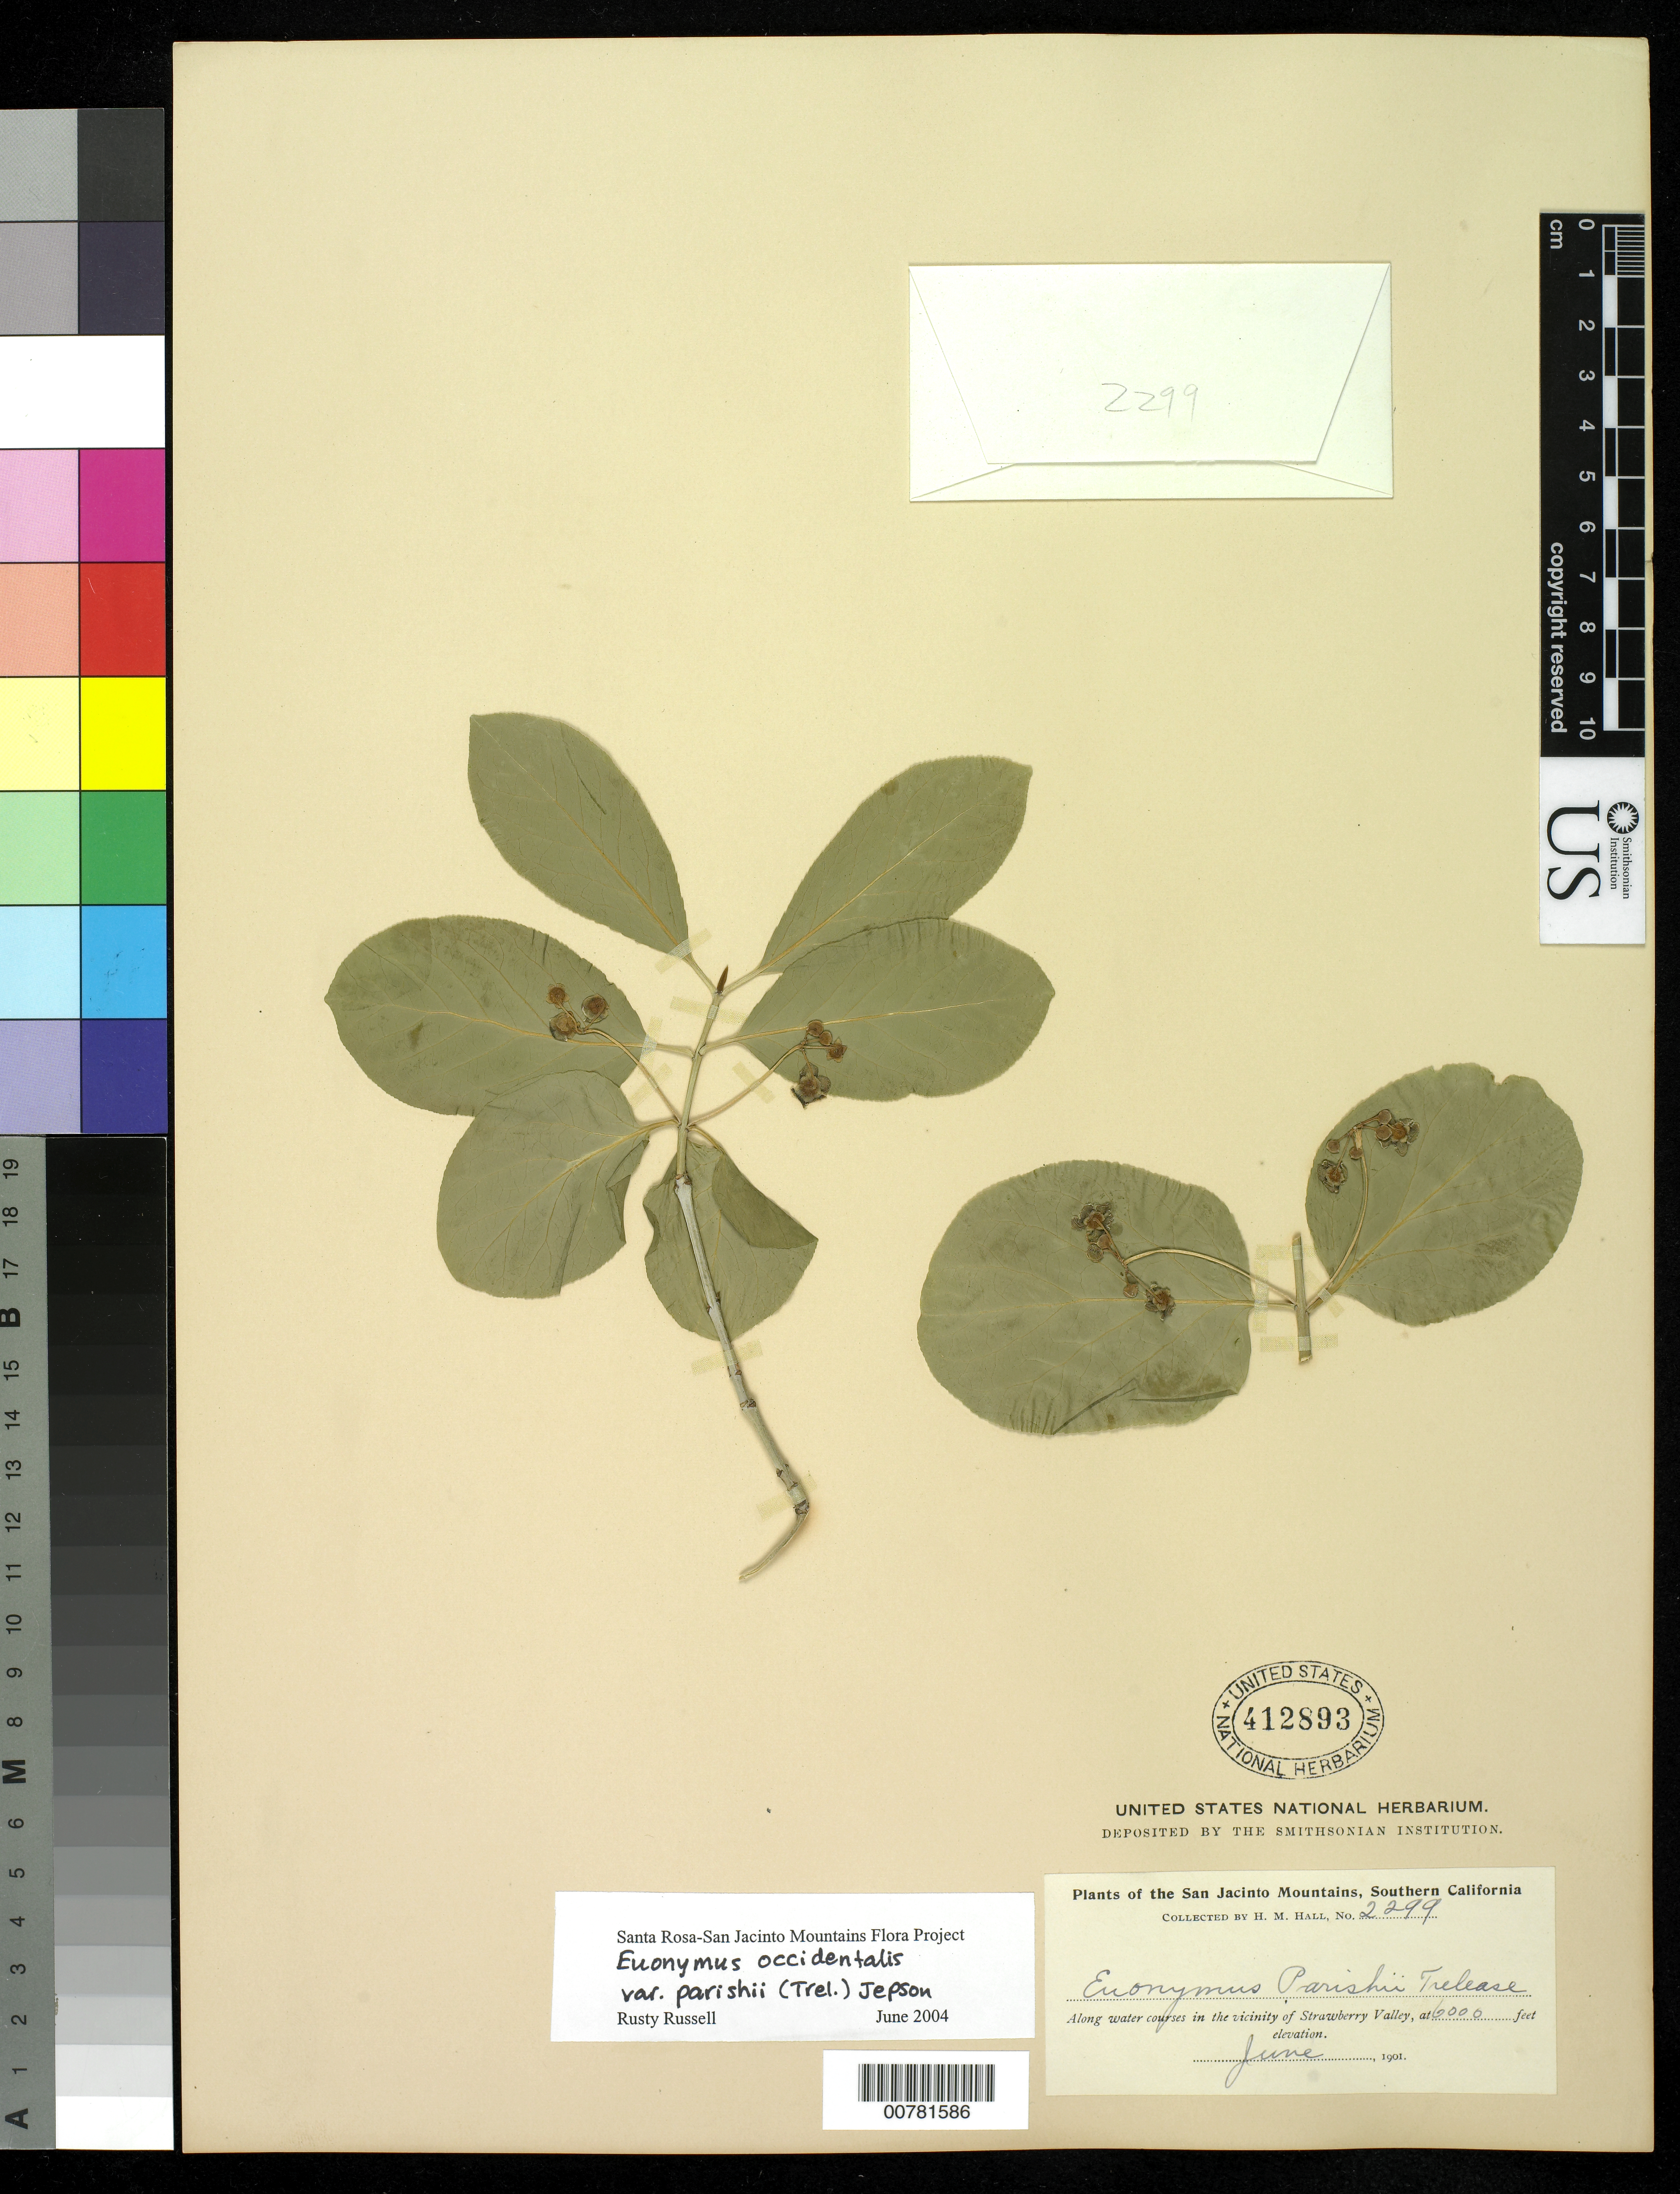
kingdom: Plantae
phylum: Tracheophyta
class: Magnoliopsida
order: Celastrales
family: Celastraceae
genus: Euonymus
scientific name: Euonymus occidentalis var. parishii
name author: (Trel.) Jepson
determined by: Russell, R.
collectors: H. M. Hall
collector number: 2299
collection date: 1901-06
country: United States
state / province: California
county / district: Yuba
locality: Strawberry Valley vicinity, San Jacinto Mts.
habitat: Along water courses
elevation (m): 1829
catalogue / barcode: US 412893